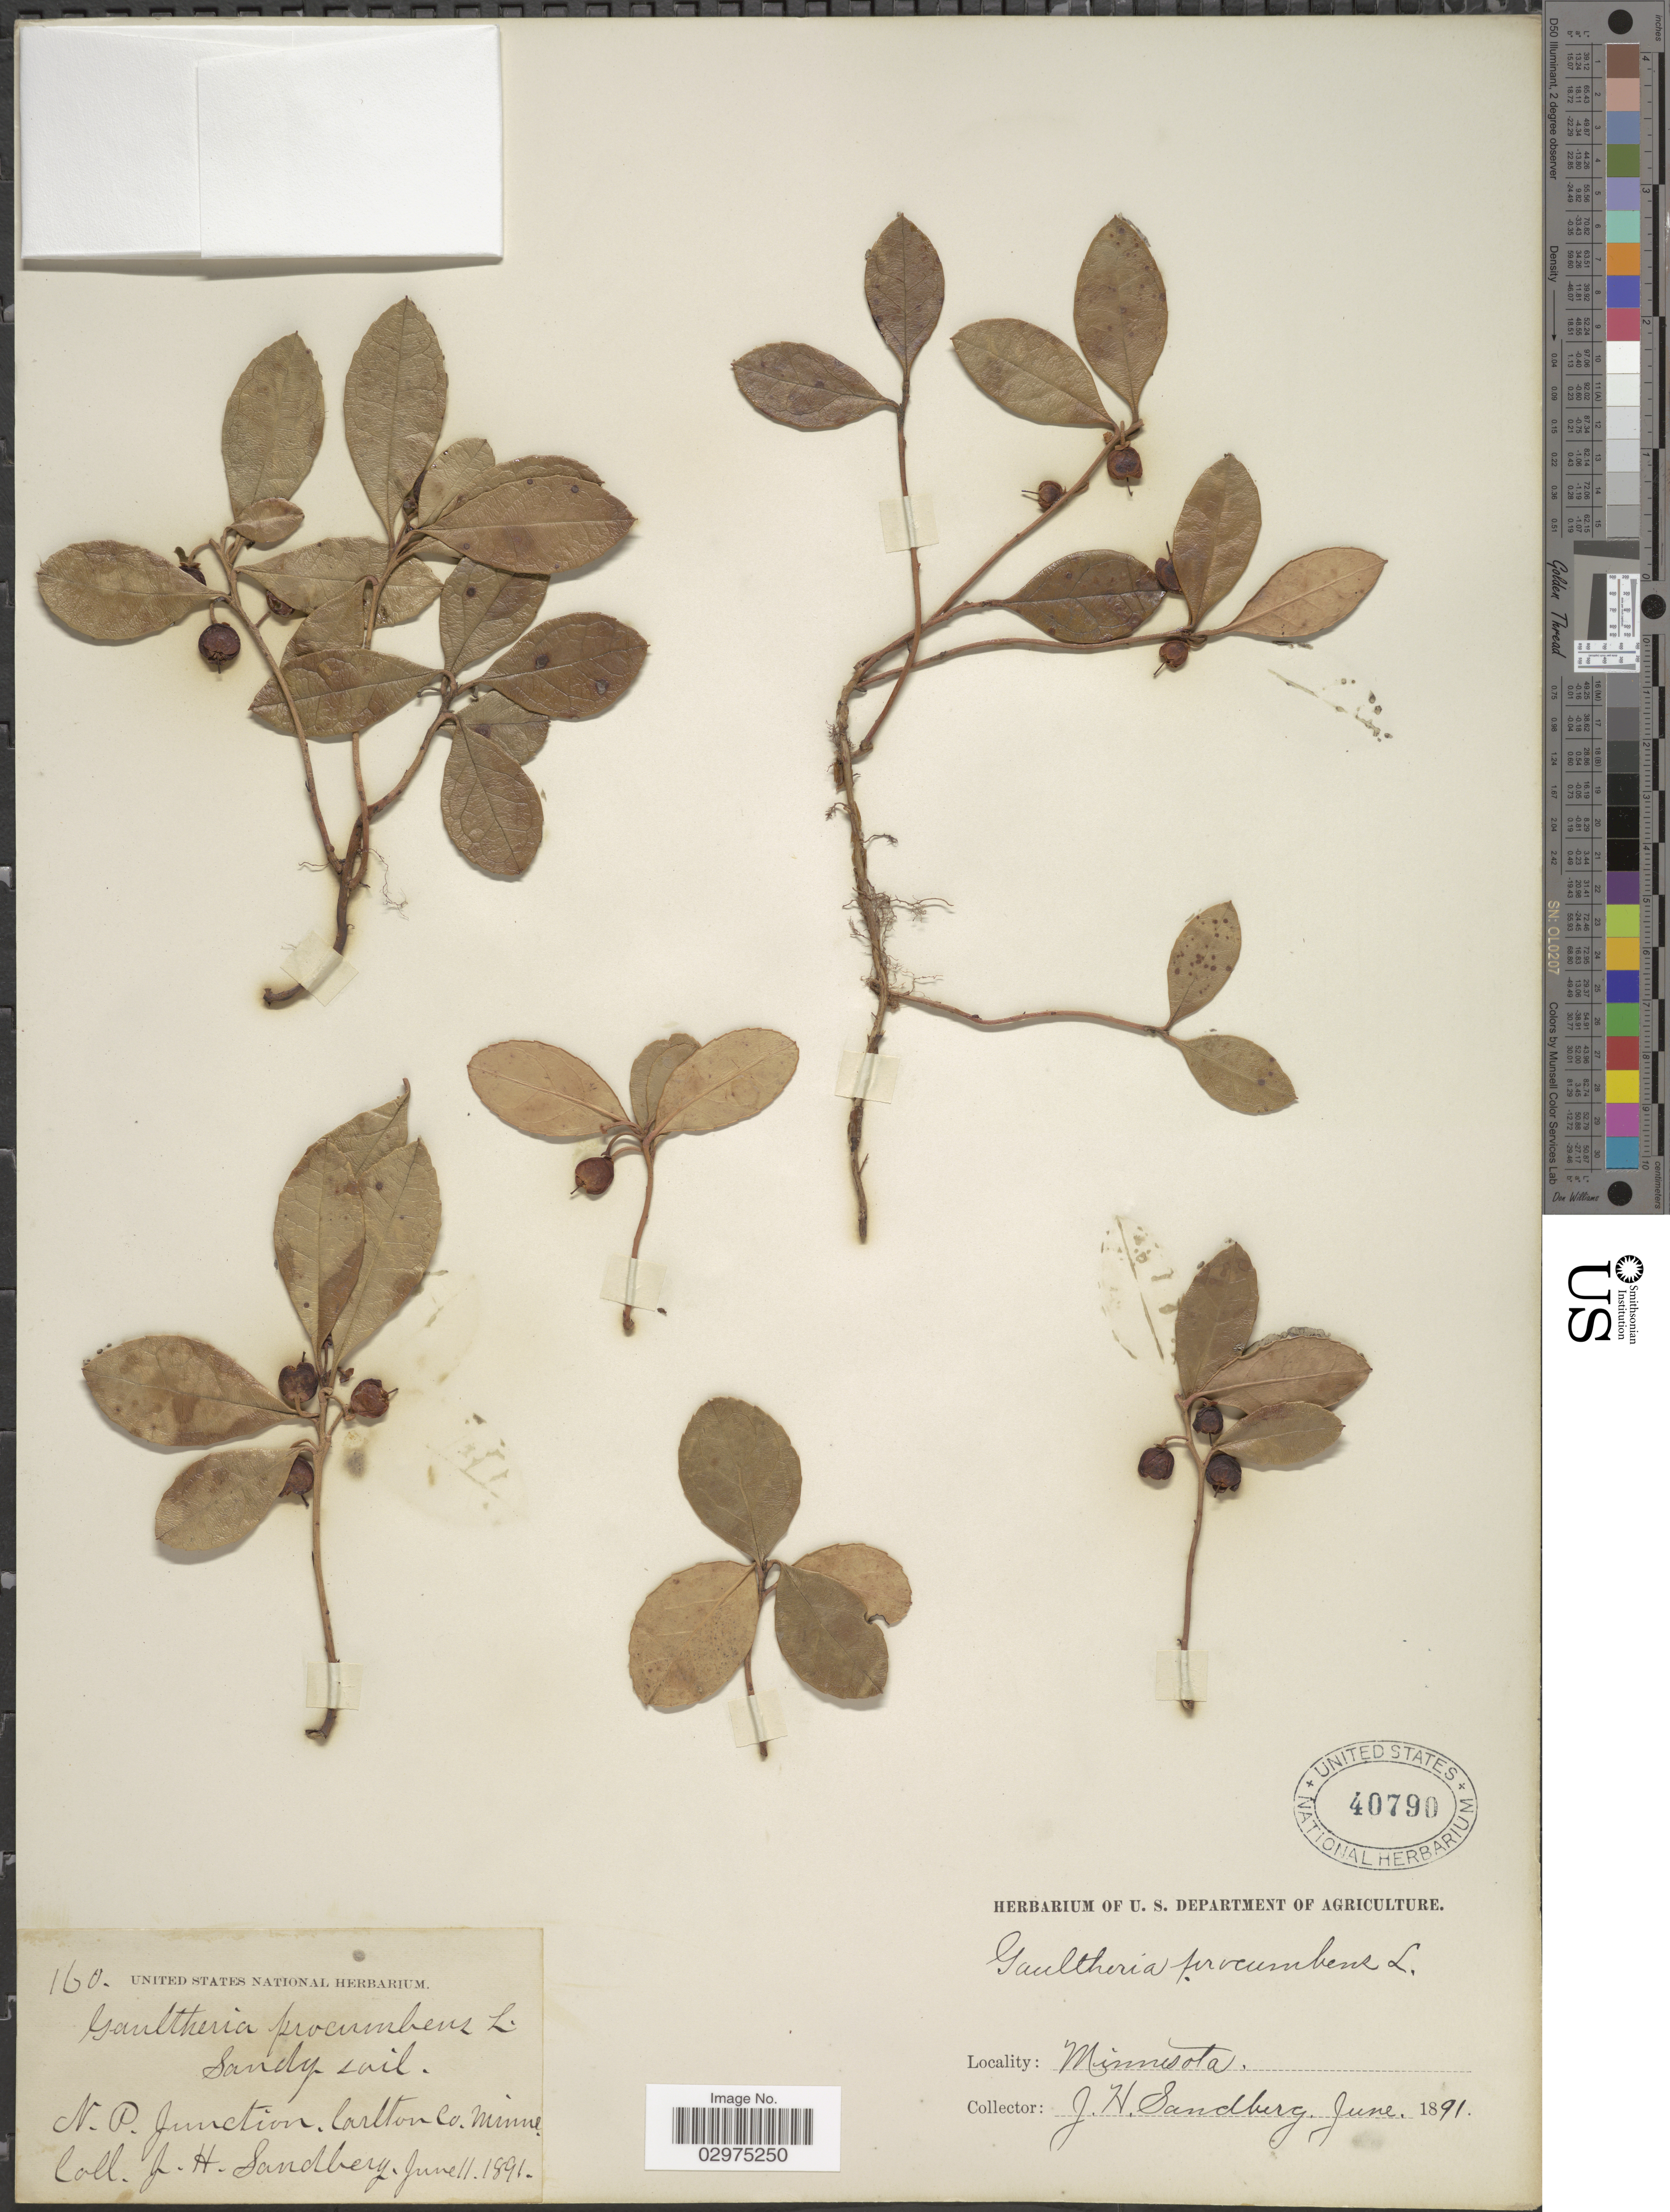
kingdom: Plantae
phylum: Tracheophyta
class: Magnoliopsida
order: Ericales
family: Ericaceae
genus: Gaultheria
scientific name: Gaultheria procumbens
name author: L.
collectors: J. H. Sandberg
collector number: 160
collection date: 1891-06-11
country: United States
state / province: Minnesota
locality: N.P. Junction. Carlton Co.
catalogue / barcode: US 40790